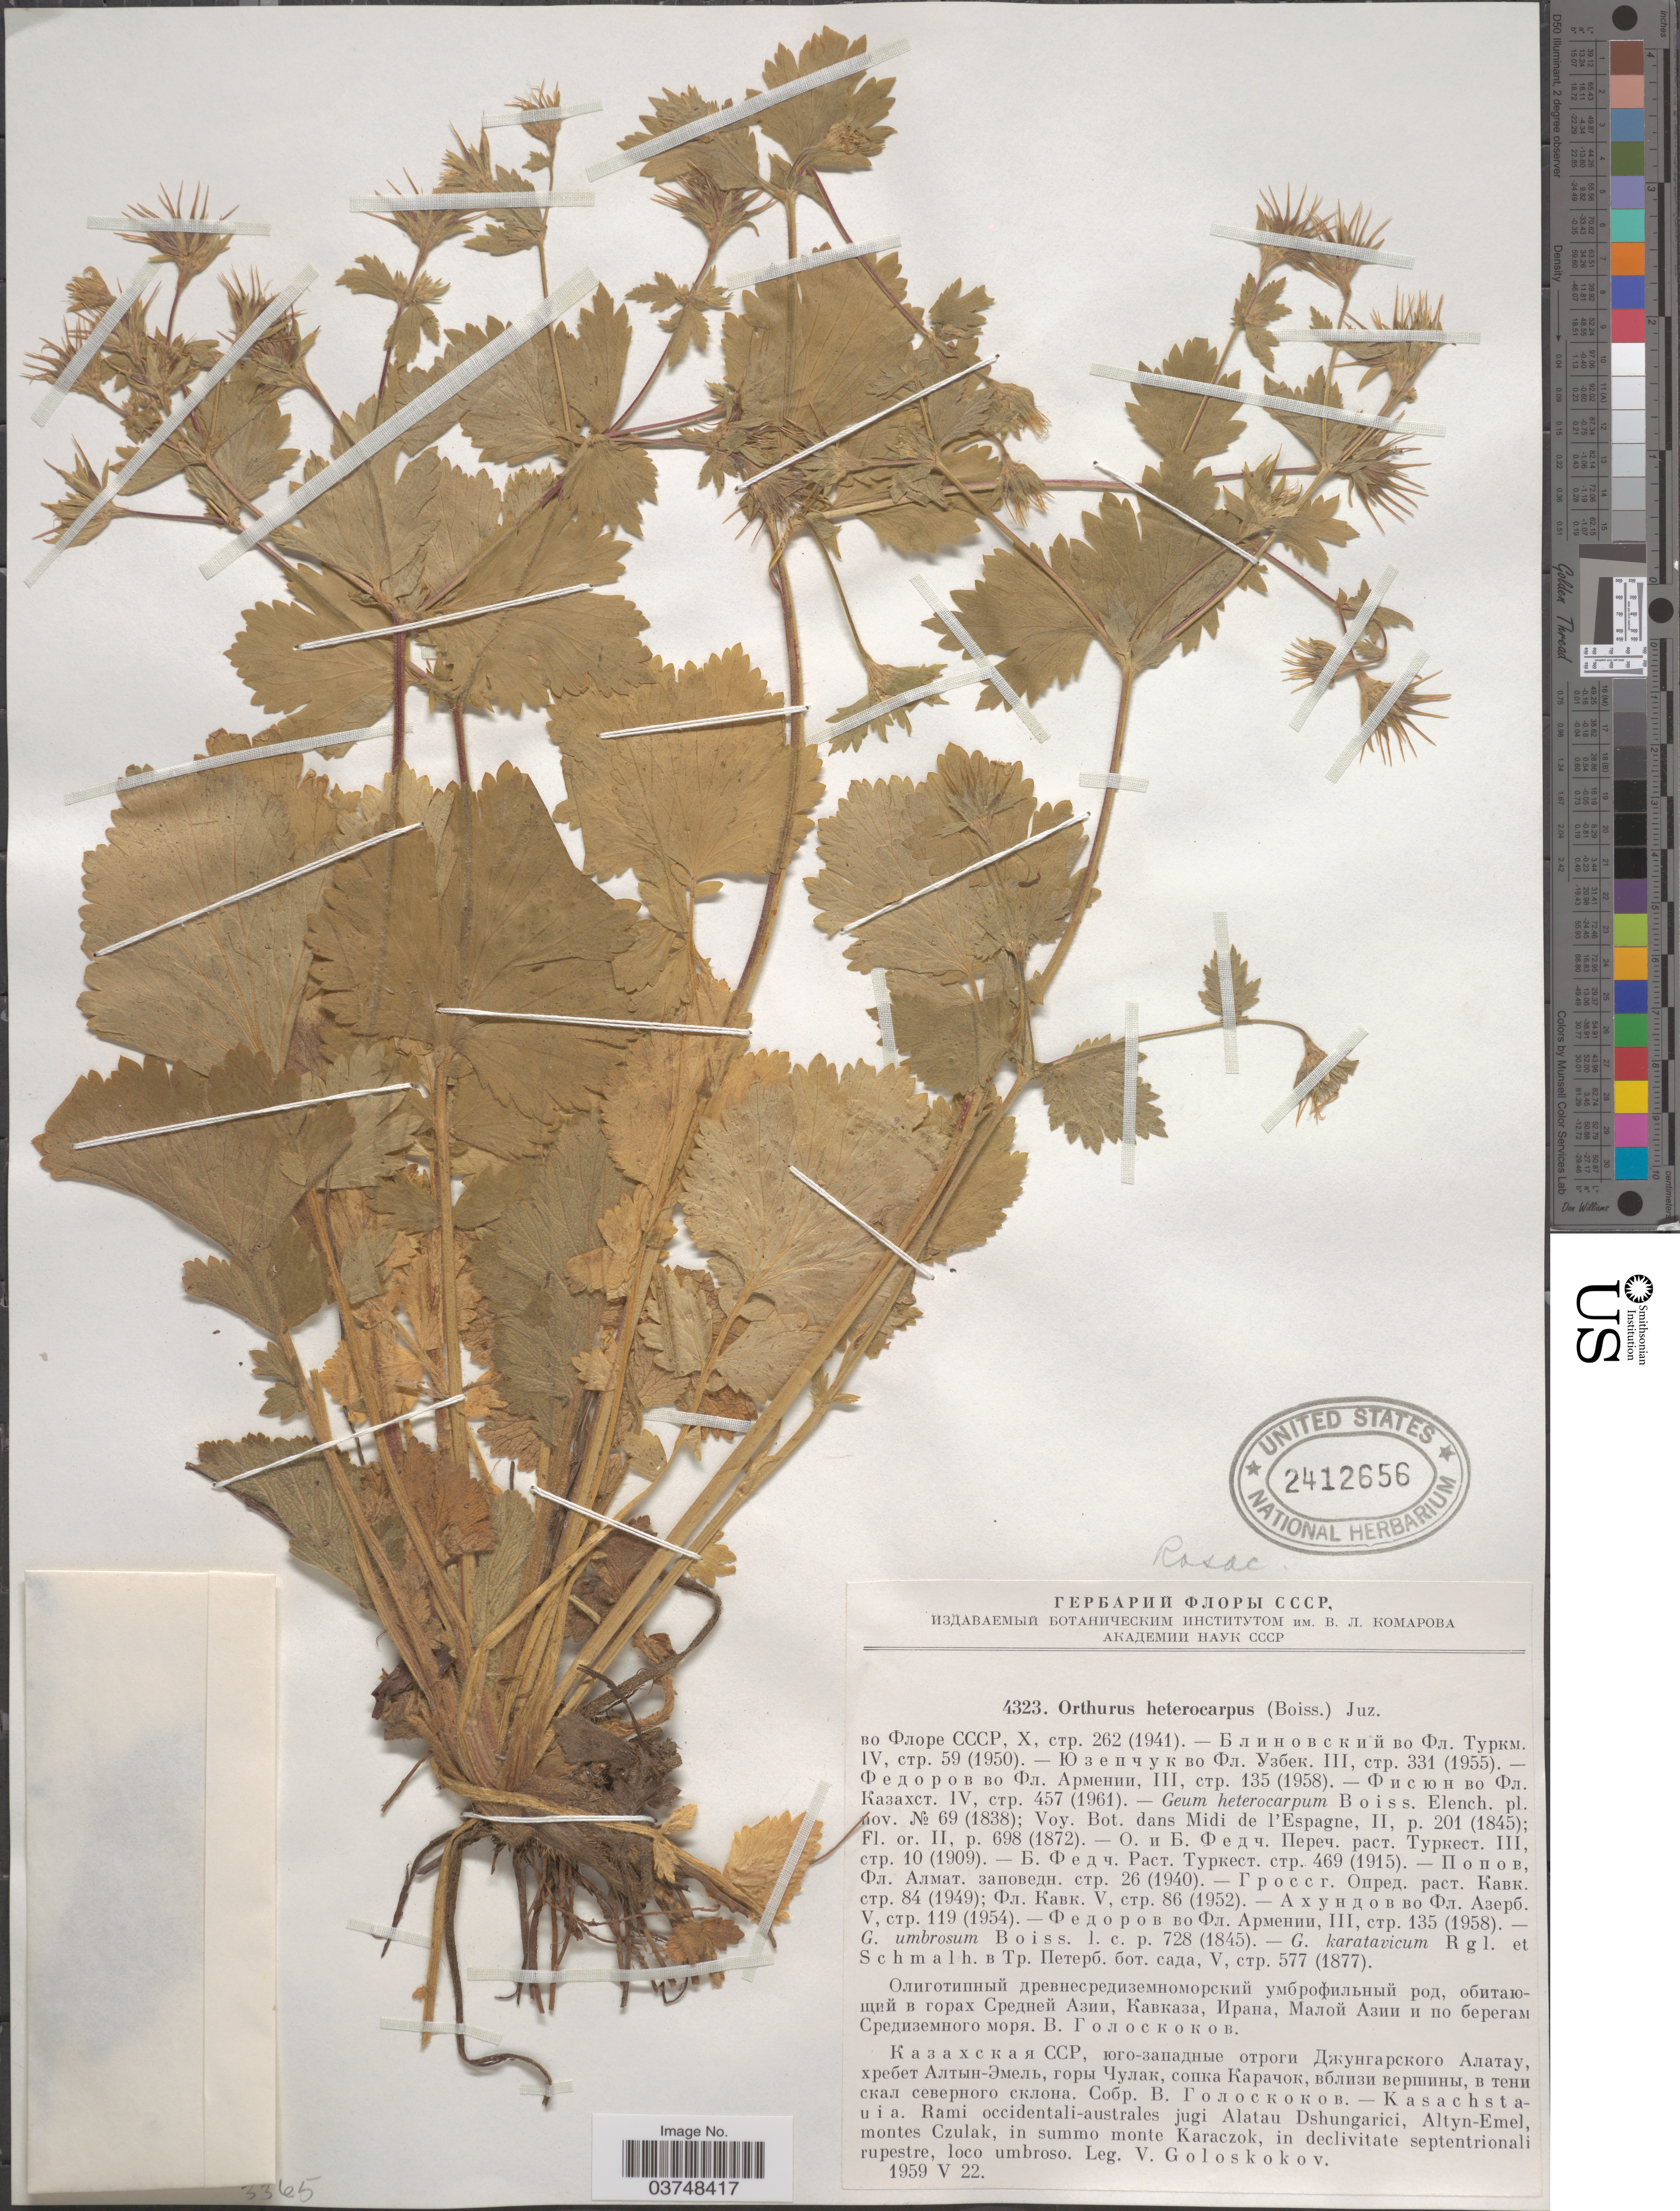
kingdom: Plantae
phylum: Tracheophyta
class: Magnoliopsida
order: Rosales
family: Rosaceae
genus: Geum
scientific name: Geum heterocarpum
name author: Boiss.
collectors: V. P. Goloskokov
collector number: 4323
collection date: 1959-05-22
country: Kazakhstan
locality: Kasachstauia. Rami occidentali-australes jugi Alatau Dshungarici, Altyn-Emel, montes Czulak, in summo monte Karaczok, in declivitate septentrionali rupestre, loco umbroso.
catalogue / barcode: US 2412656